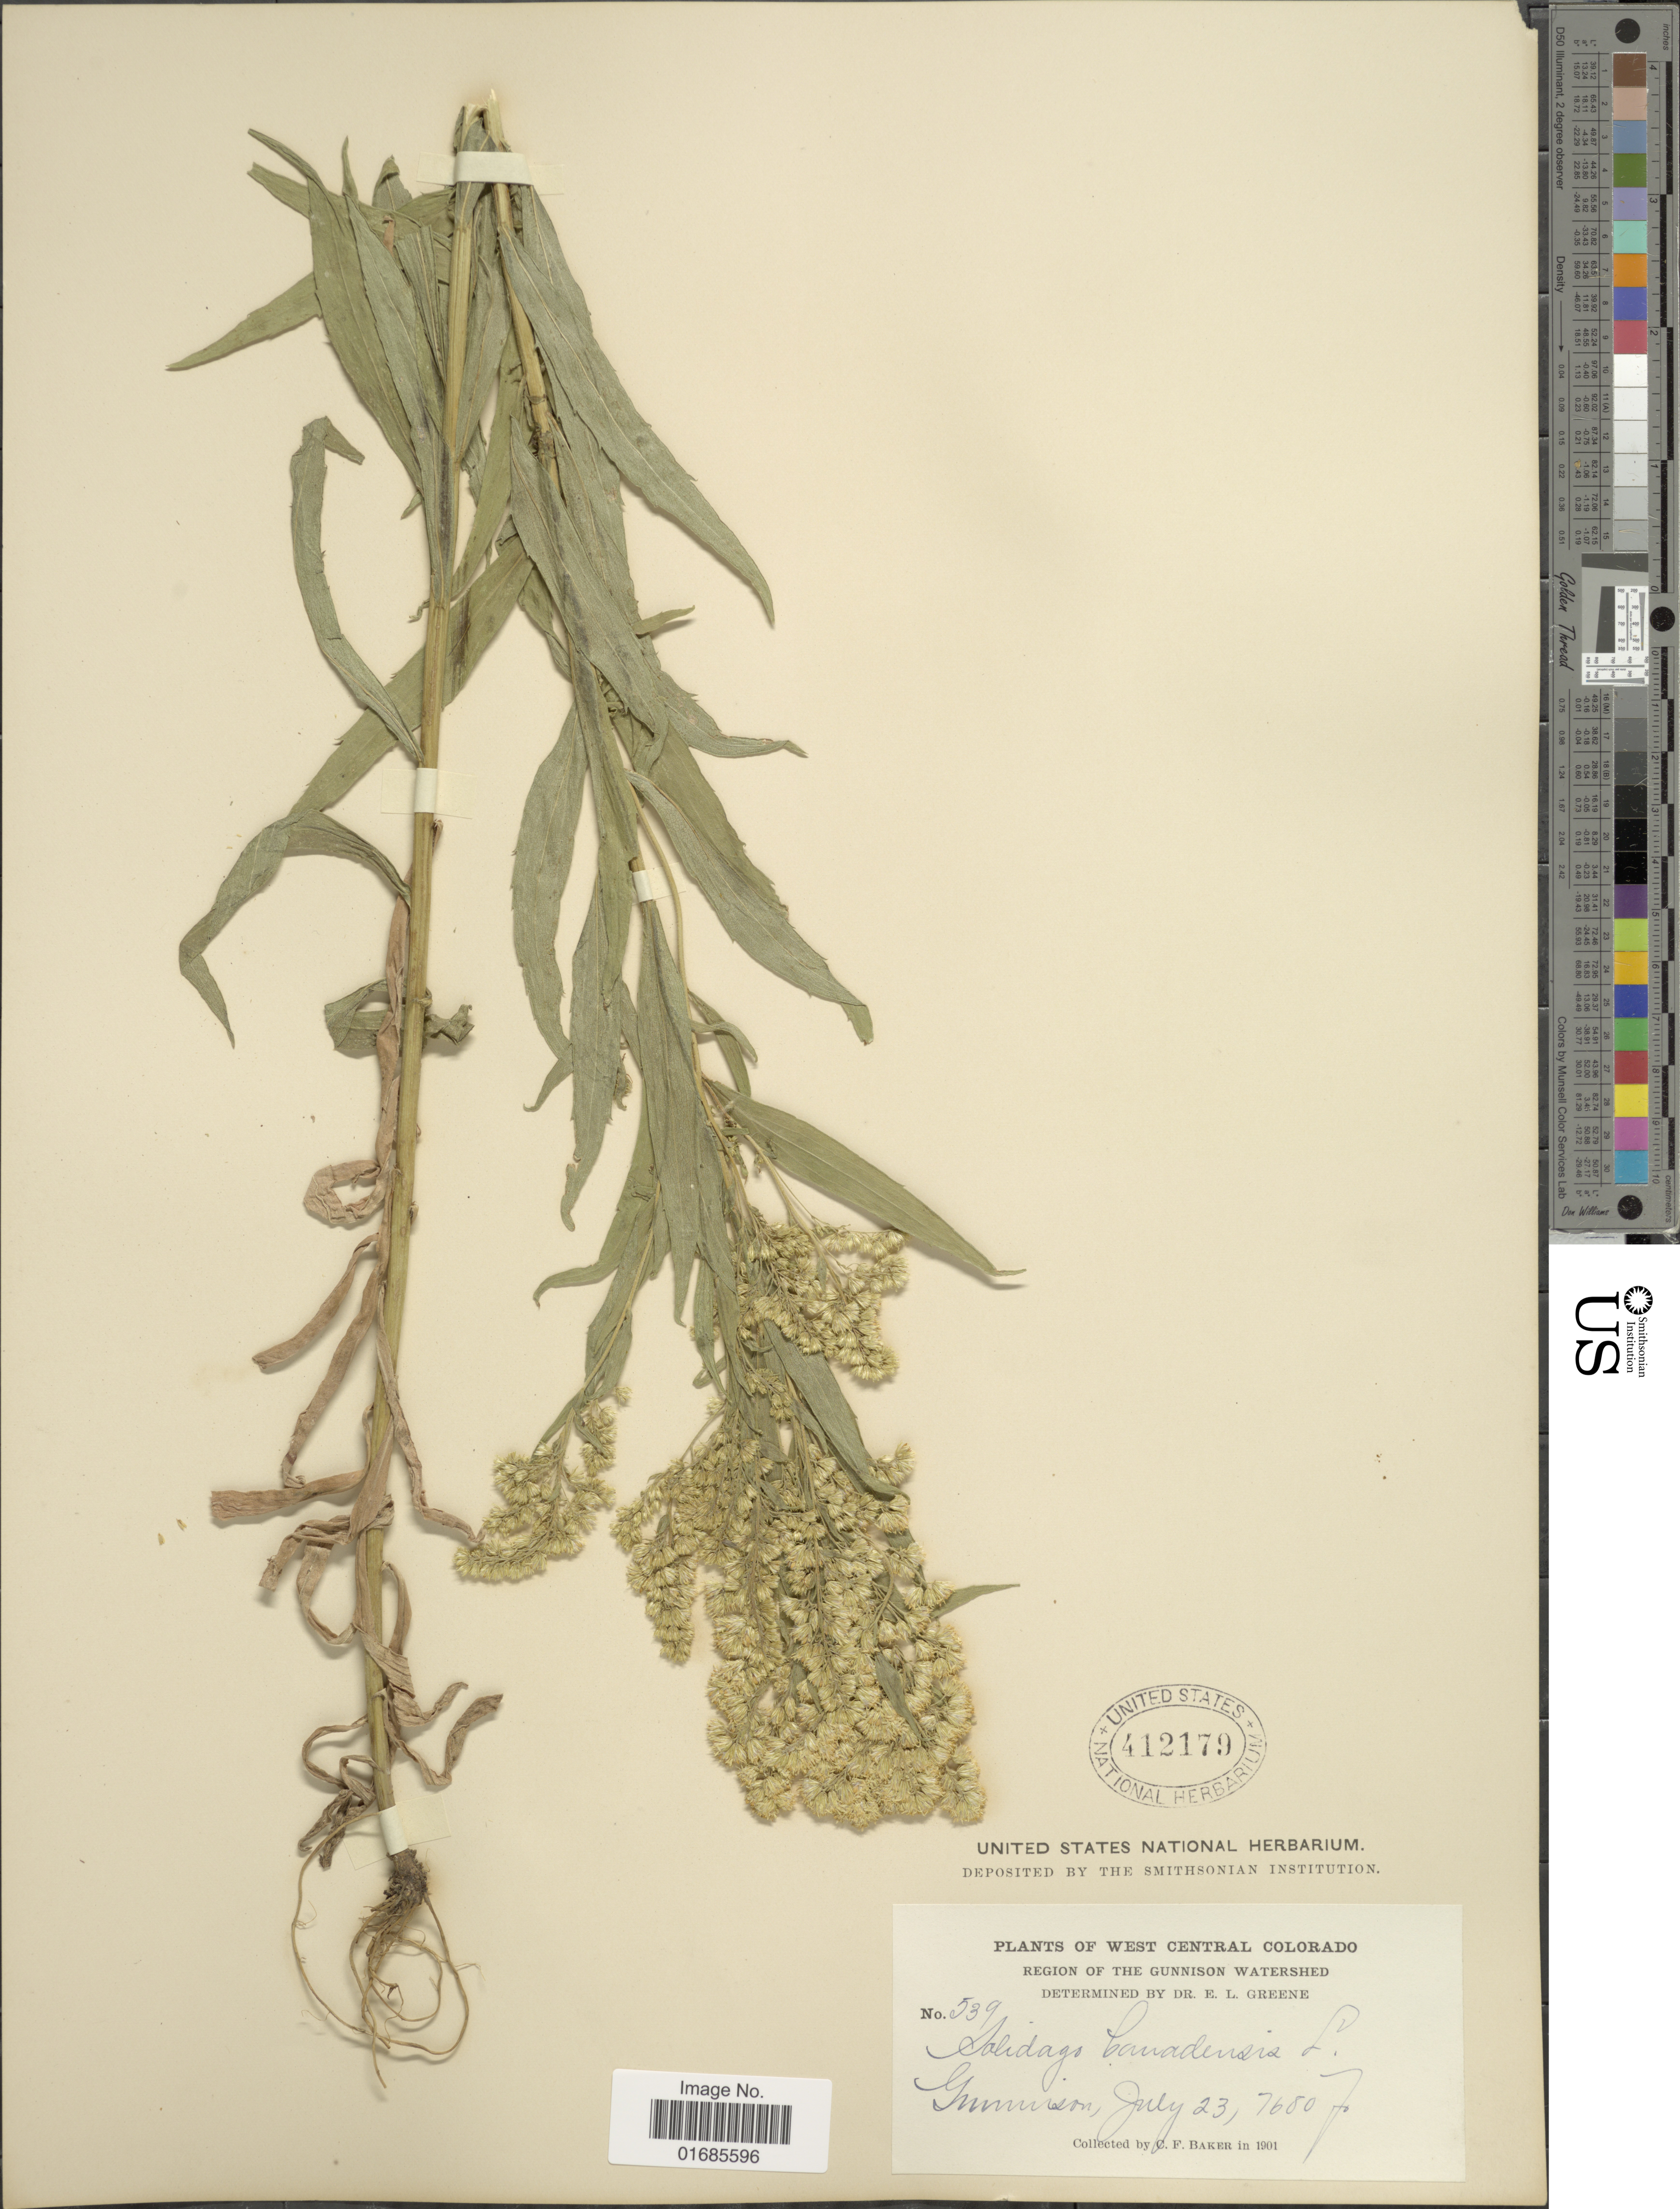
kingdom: Plantae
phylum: Tracheophyta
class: Magnoliopsida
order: Asterales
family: Asteraceae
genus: Solidago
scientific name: Solidago canadensis var. salebrosa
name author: (Piper) M.E. Jones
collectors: C. F. Baker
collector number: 539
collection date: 1901-07-23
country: United States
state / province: Colorado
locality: West Central Colorado, region of the Gunnison Watershed, Gunnison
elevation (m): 2341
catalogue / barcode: US 412179